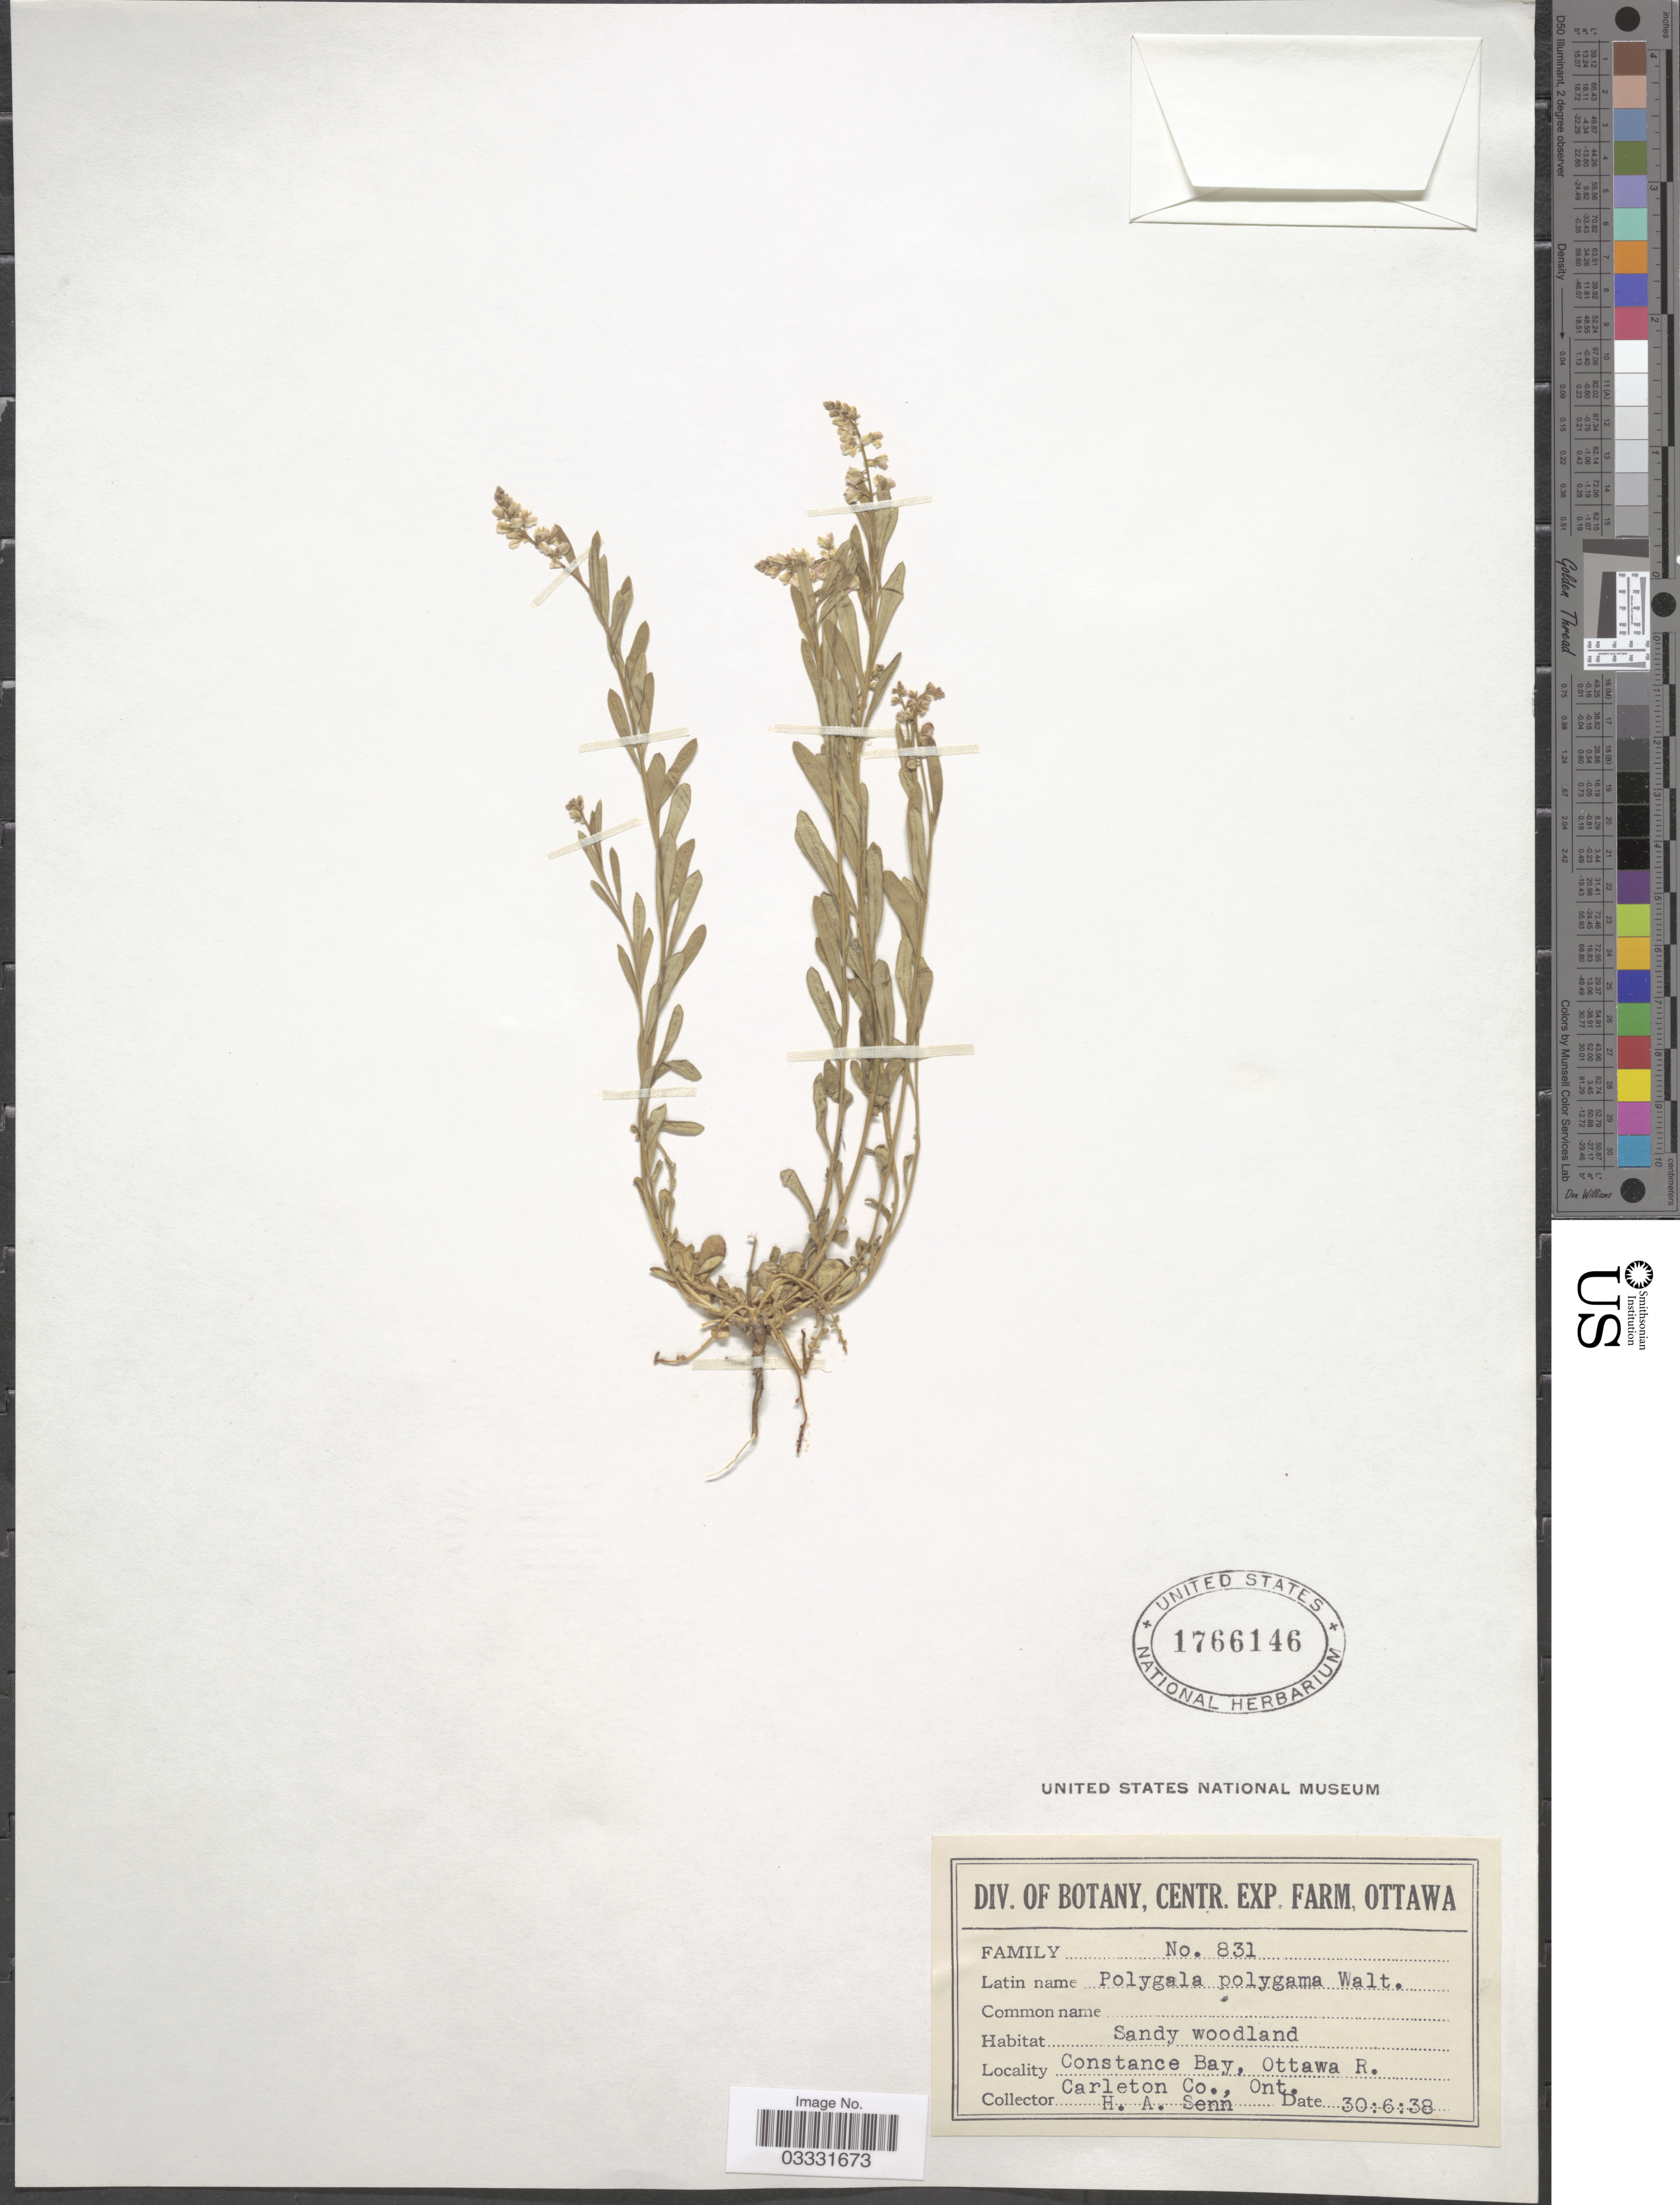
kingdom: Plantae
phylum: Tracheophyta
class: Magnoliopsida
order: Fabales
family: Polygalaceae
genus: Polygala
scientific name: Polygala polygama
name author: Walter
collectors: H. Senn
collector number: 831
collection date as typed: Transcribed d/m/y: 30/6/38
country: Canada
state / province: Ontario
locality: Constance Bay, Ottawa R. Carleton Co.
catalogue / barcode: US 1766146